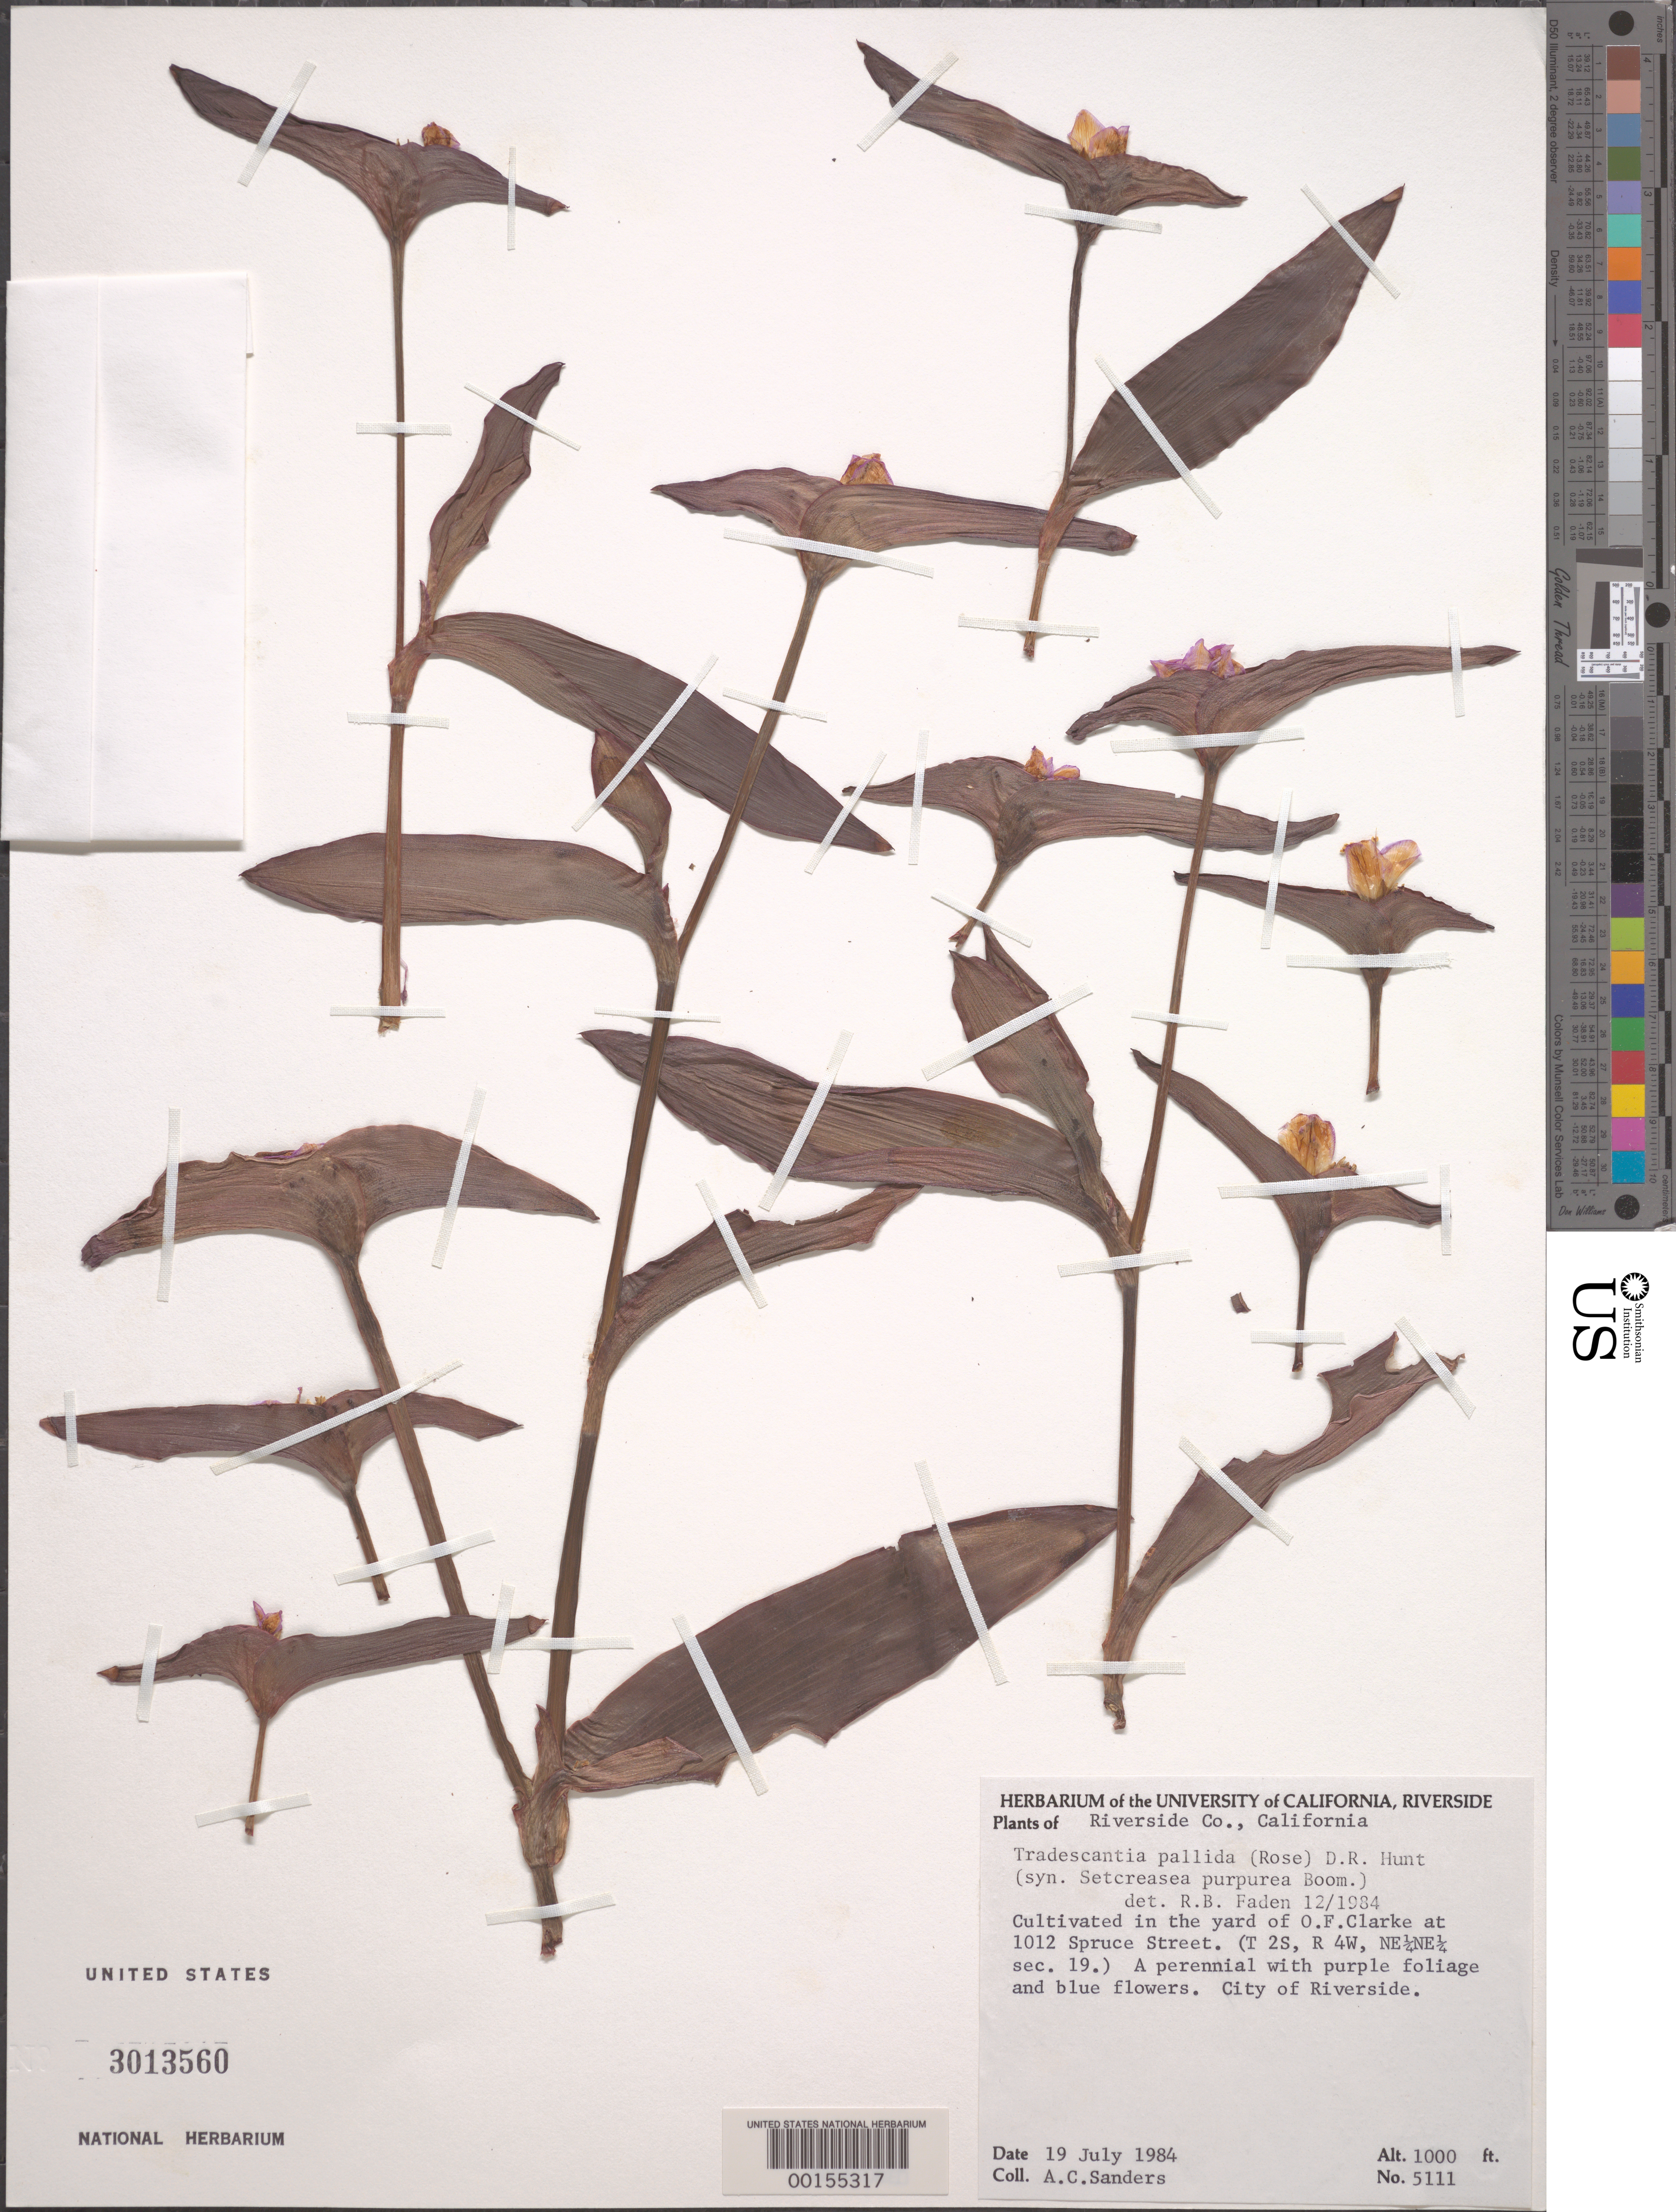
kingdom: Plantae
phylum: Tracheophyta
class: Liliopsida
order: Commelinales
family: Commelinaceae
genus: Tradescantia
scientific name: Tradescantia pallida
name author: (Rose) D.R. Hunt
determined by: Faden, Robert B., (US), Smithsonian Institution - National Museum of Natural History (UNITED STATES)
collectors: A. Sanders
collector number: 5111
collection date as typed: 19 Jul 1984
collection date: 1984-07-19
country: United States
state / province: California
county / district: Riverside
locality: Riverside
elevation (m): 305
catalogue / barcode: US 3013560